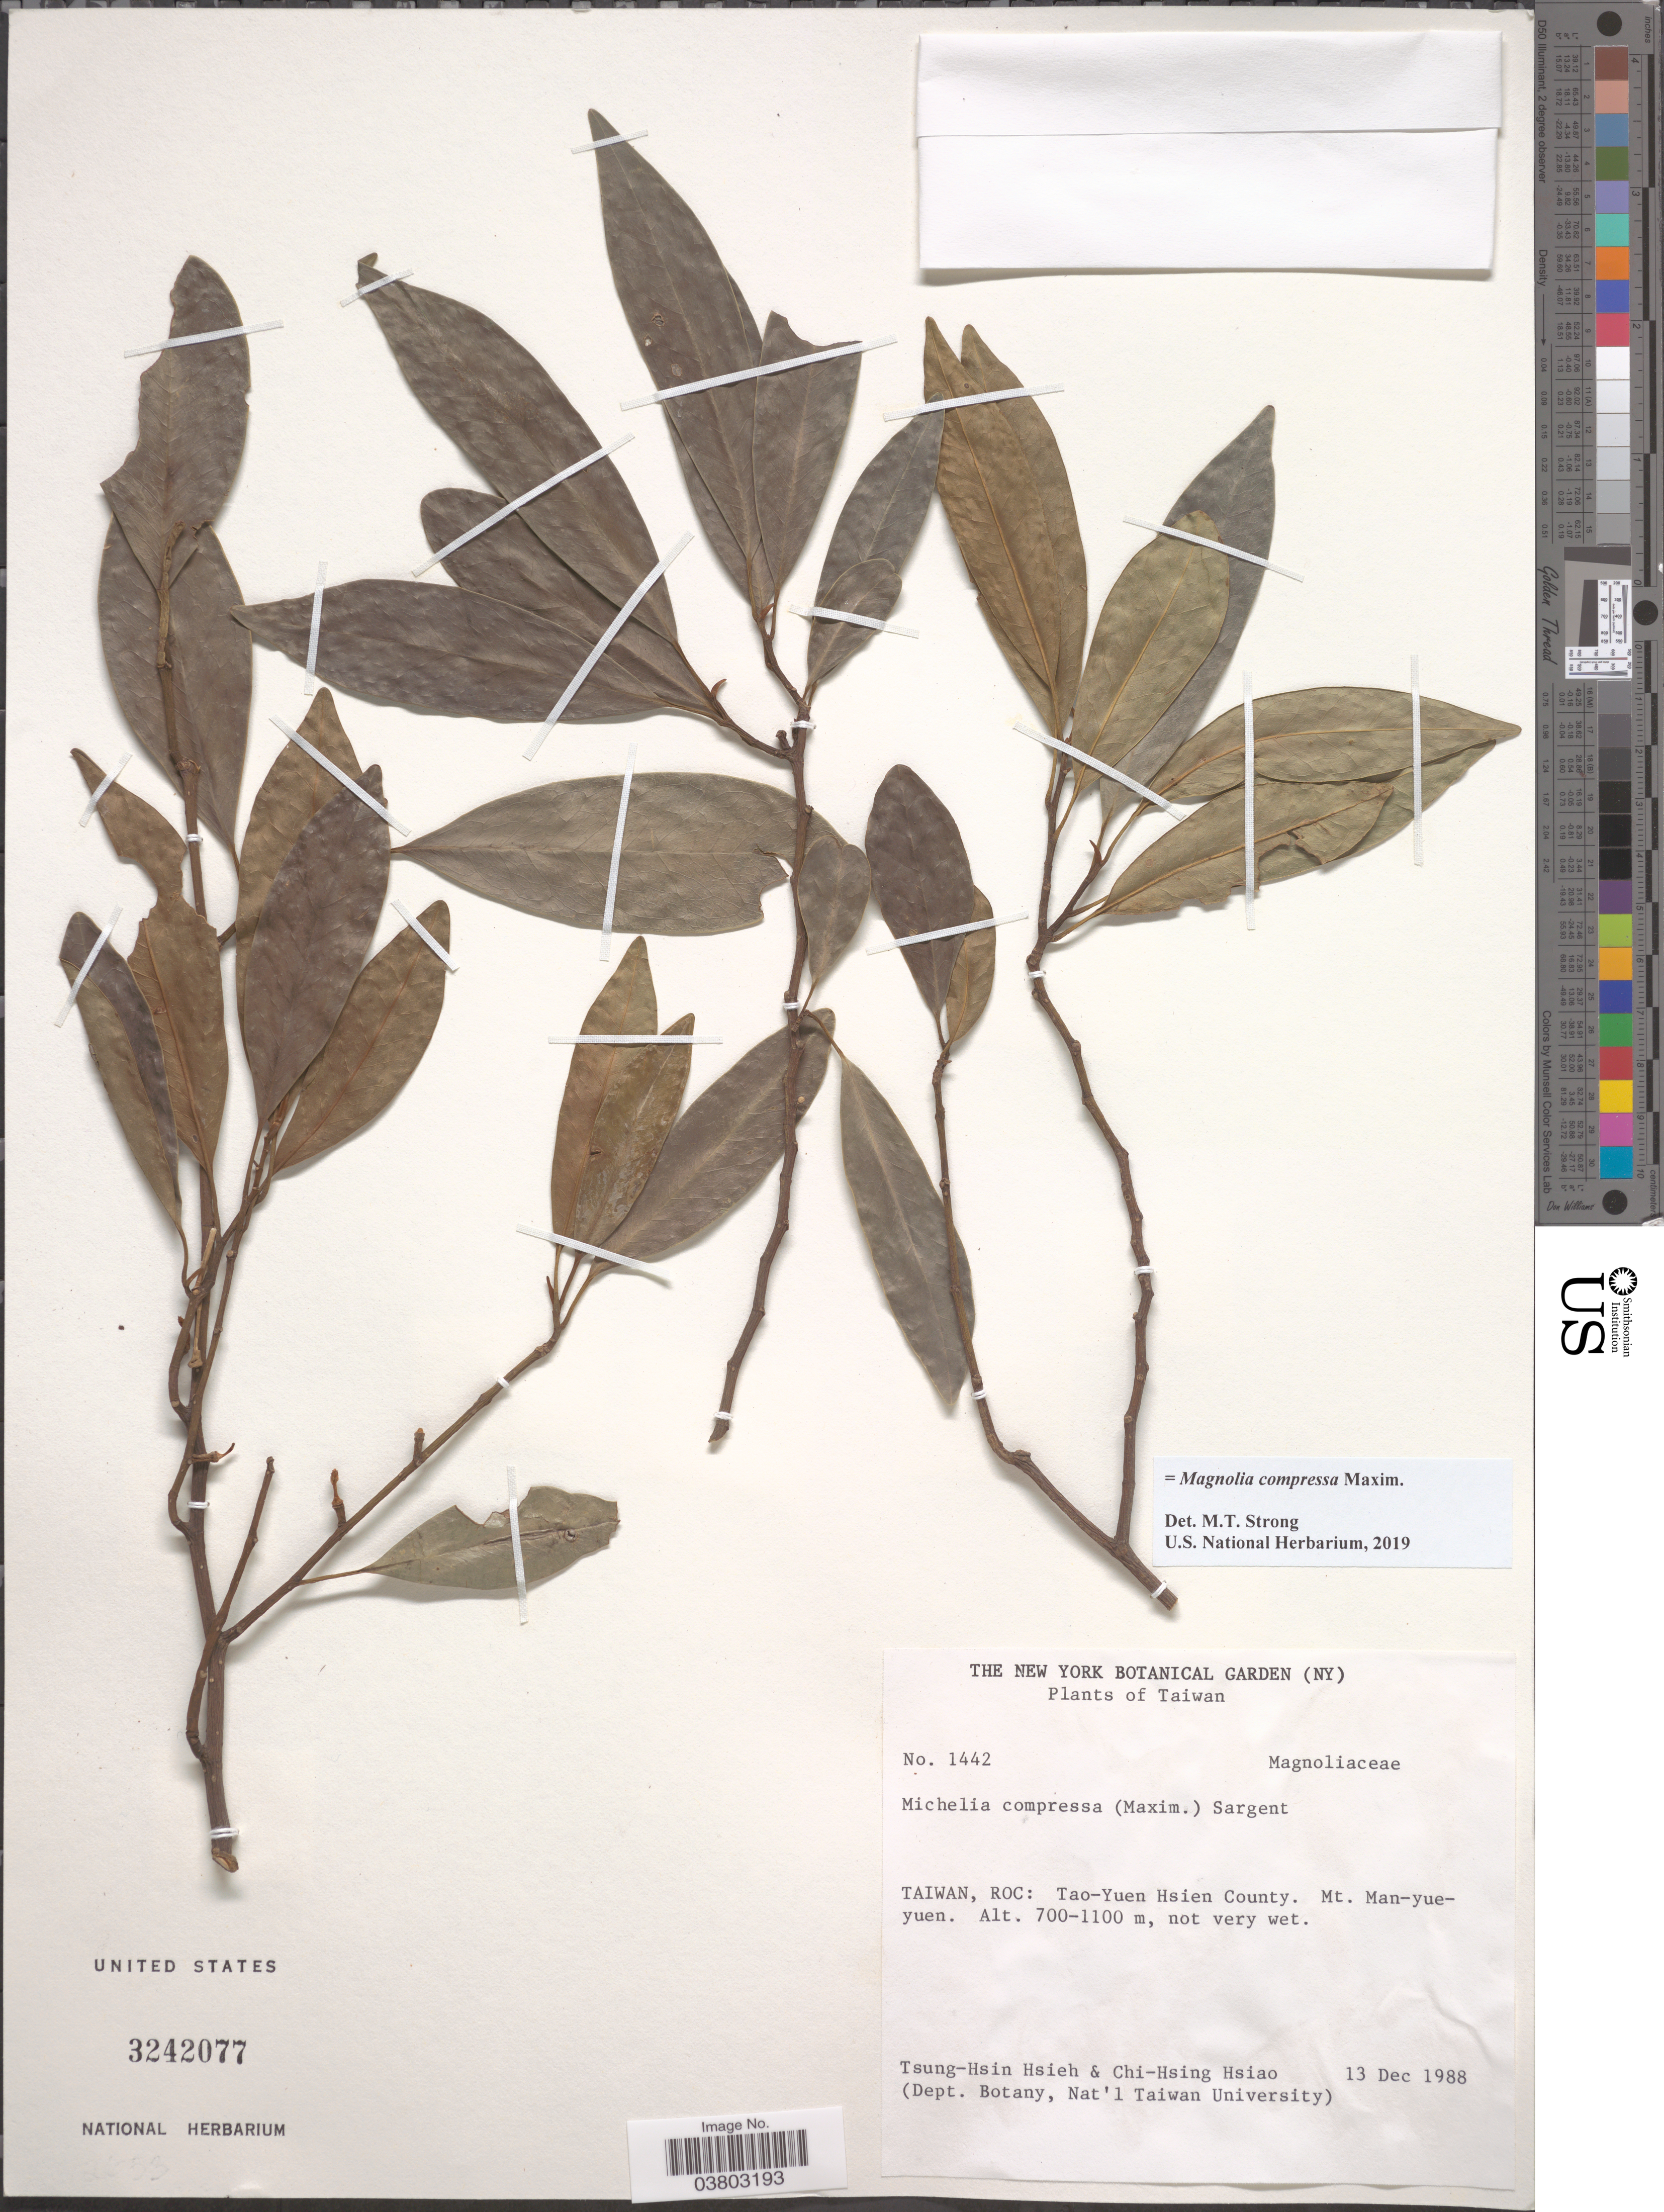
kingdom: Plantae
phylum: Tracheophyta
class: Magnoliopsida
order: Magnoliales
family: Magnoliaceae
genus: Magnolia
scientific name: Magnolia compressa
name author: Maxim.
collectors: Tsung-Hsin Hsieh & C. Hsiao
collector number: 1442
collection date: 1988-12-13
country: Taiwan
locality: ROC: Tao-Yuen Hsien County. Mt. Man-yue-yuen.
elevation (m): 700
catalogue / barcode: US 3242077